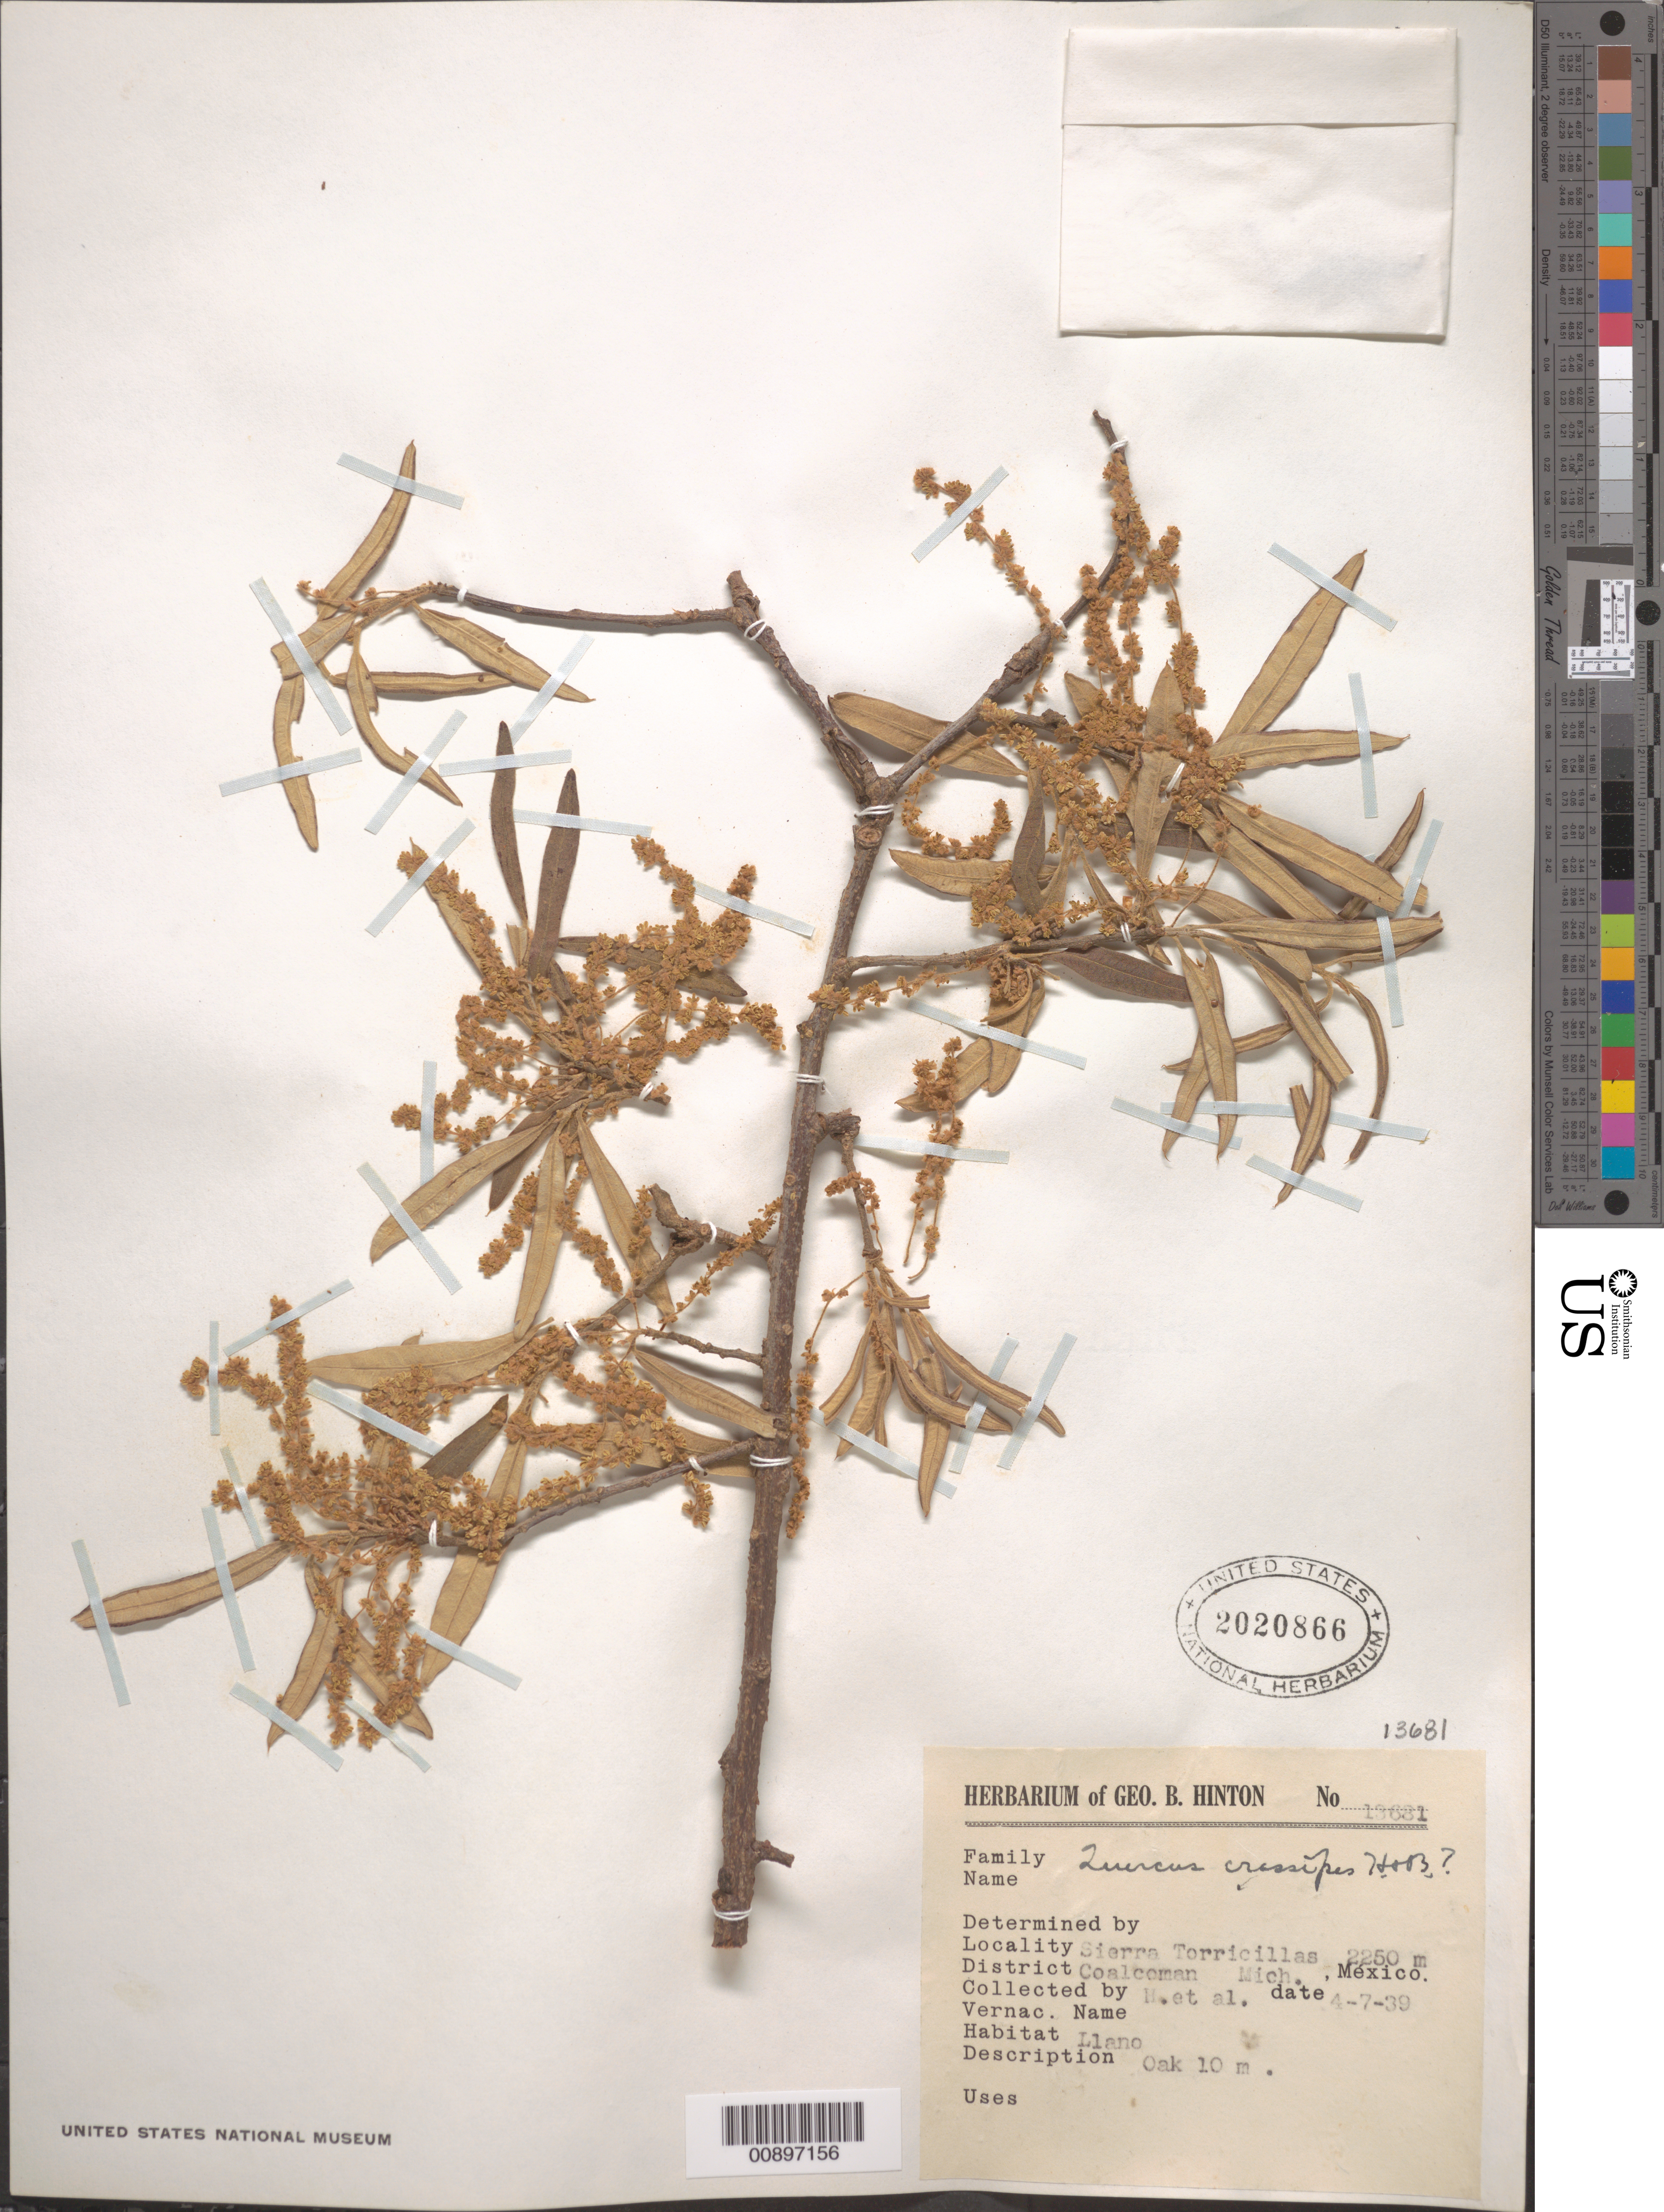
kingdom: Plantae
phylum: Tracheophyta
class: Magnoliopsida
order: Fagales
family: Fagaceae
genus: Quercus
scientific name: Quercus crassipes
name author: Humb. & Bonpl.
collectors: G. B. Hinton & et al.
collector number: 13681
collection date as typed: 07 Apr 1939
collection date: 1939-04-07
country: Mexico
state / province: Michoacán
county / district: Coalcomán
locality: Sierra Torricillas, District Coalcomán, Michoacán.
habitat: Llano.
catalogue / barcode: US 2020866